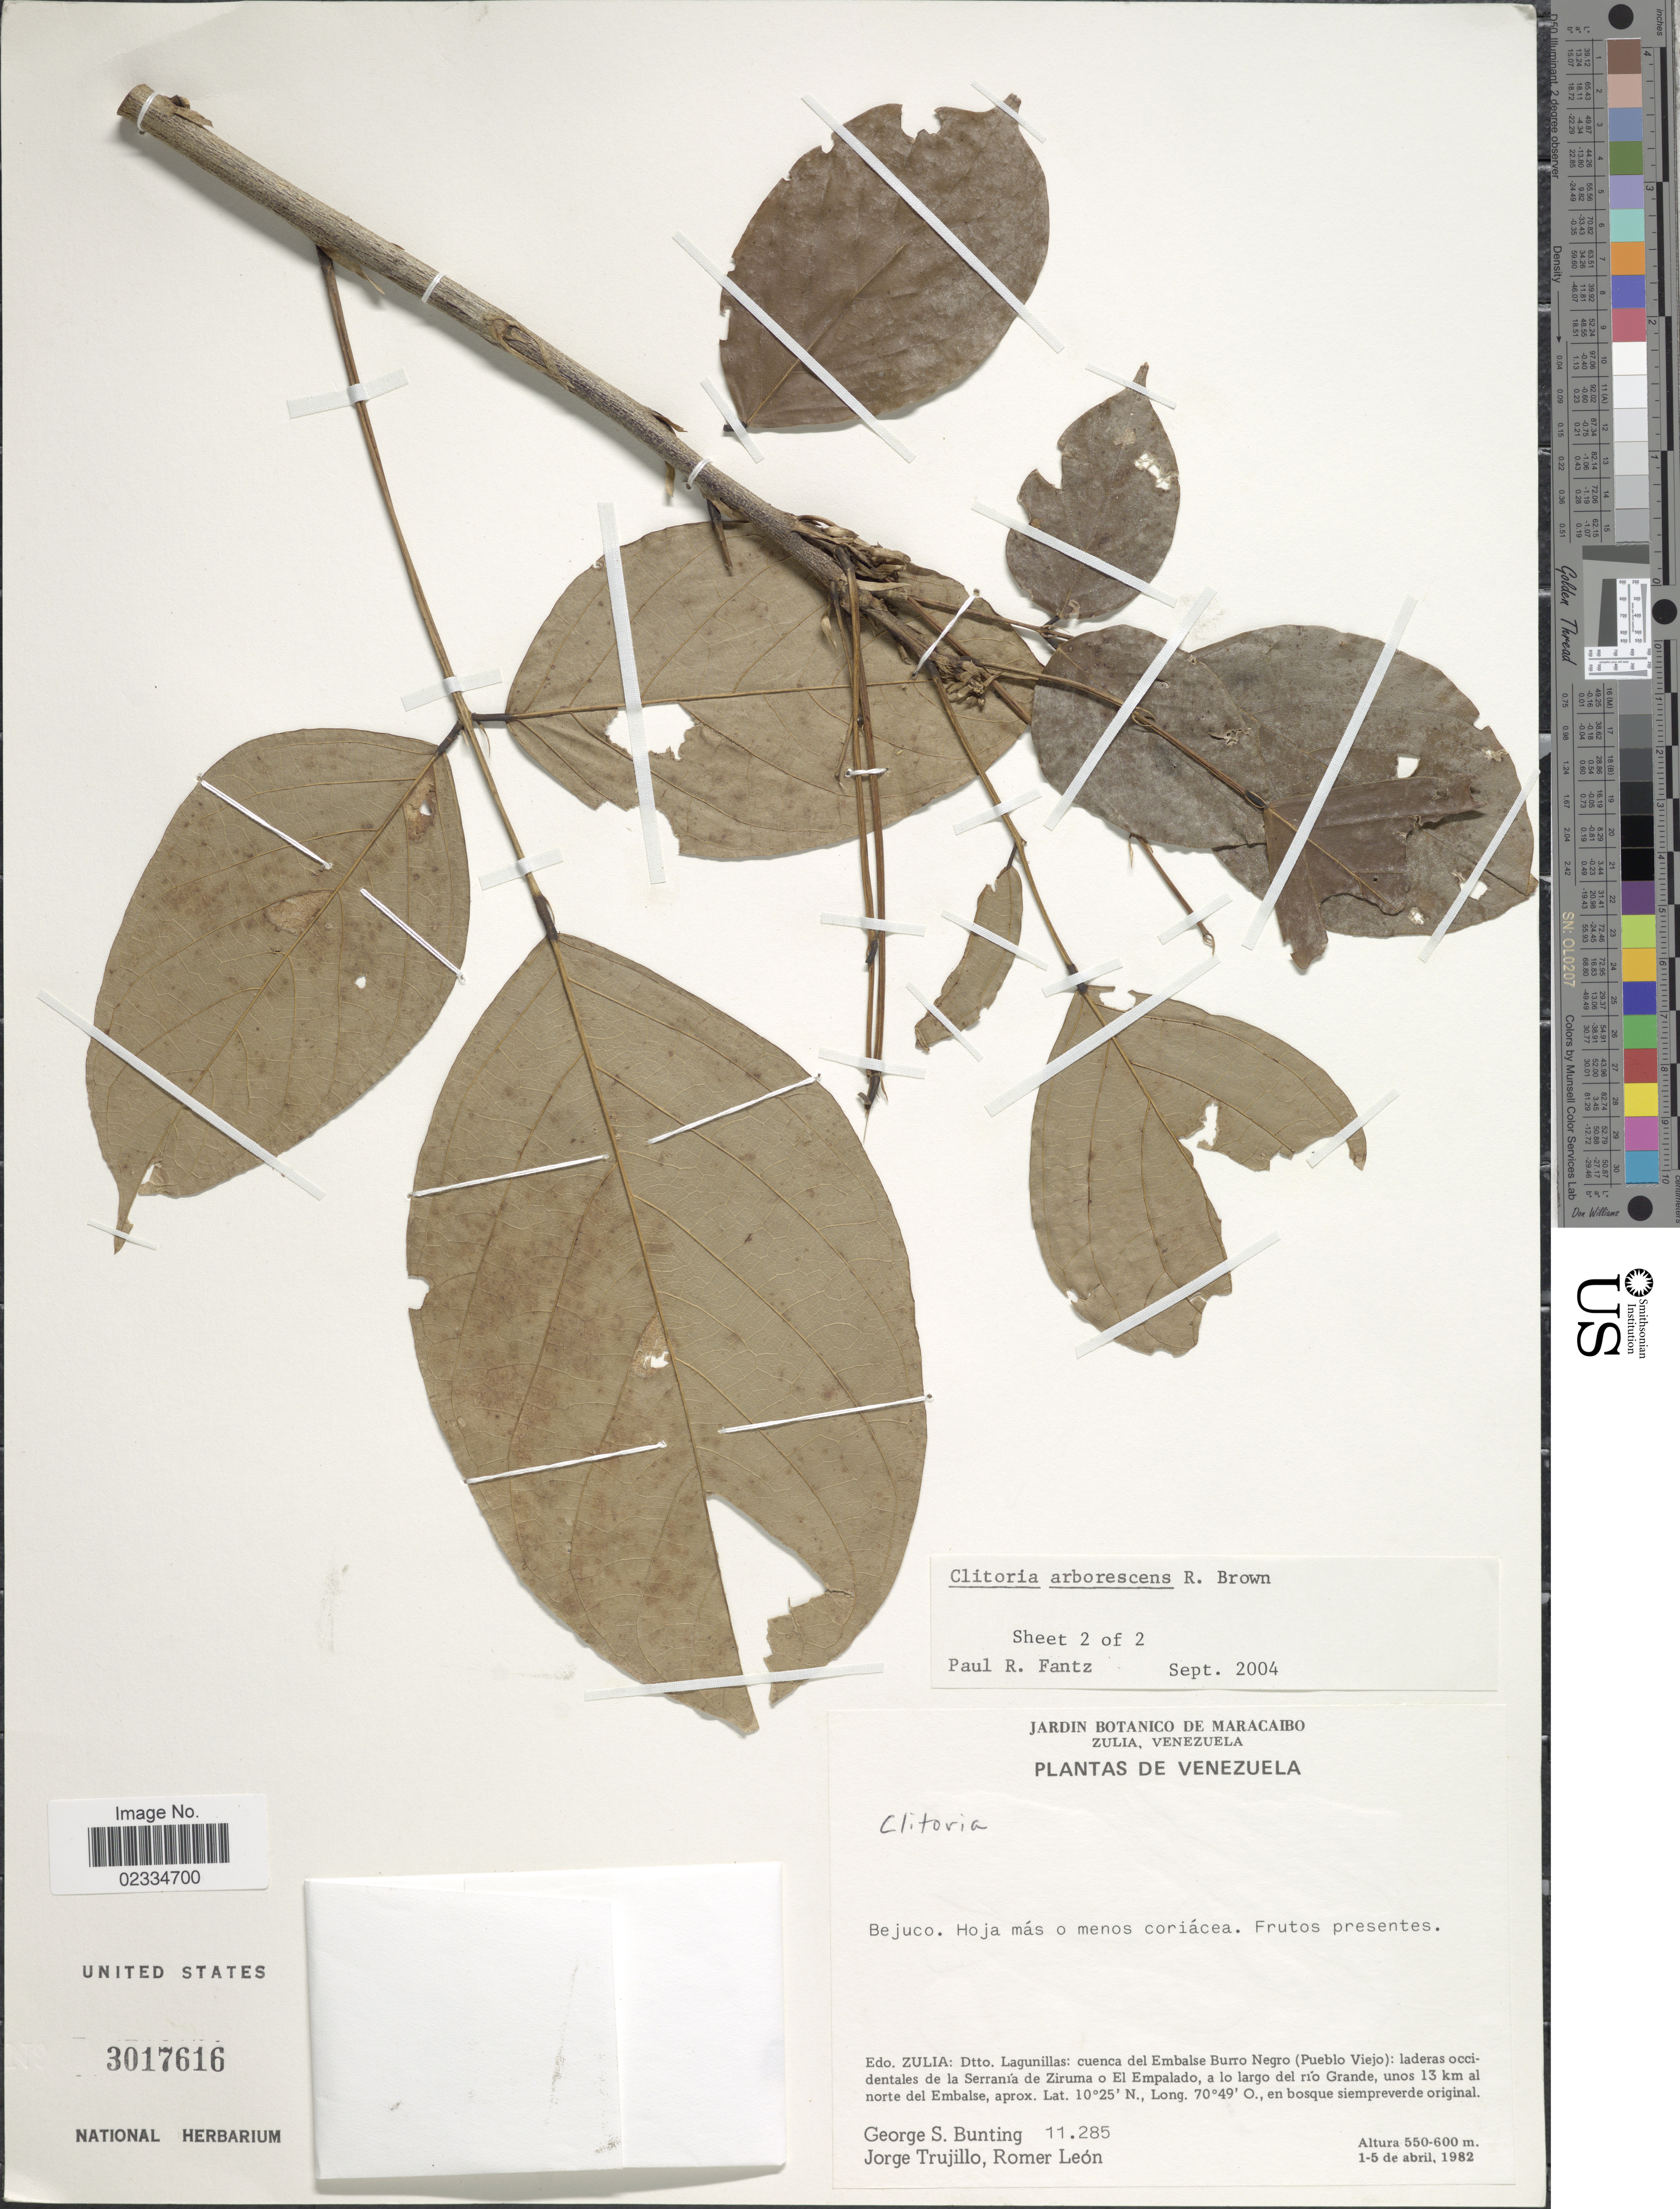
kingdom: Plantae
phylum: Tracheophyta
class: Magnoliopsida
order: Fabales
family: Fabaceae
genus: Clitoria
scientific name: Clitoria arborescens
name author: R. Br.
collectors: G. S. Bunting, J. Trujillo & R. León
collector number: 11285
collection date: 1982-04-01/1982-04-05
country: Venezuela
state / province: Zulia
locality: Dtto. Lagunillas, cuenca del Embalse Burro Negro (Pueblo Viejo), laderas occidentales de la Serrania de Ziruma o El Empalado, a lo largo del Rio Grande, unos 13 km al norte del Embalse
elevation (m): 550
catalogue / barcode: US 3017616